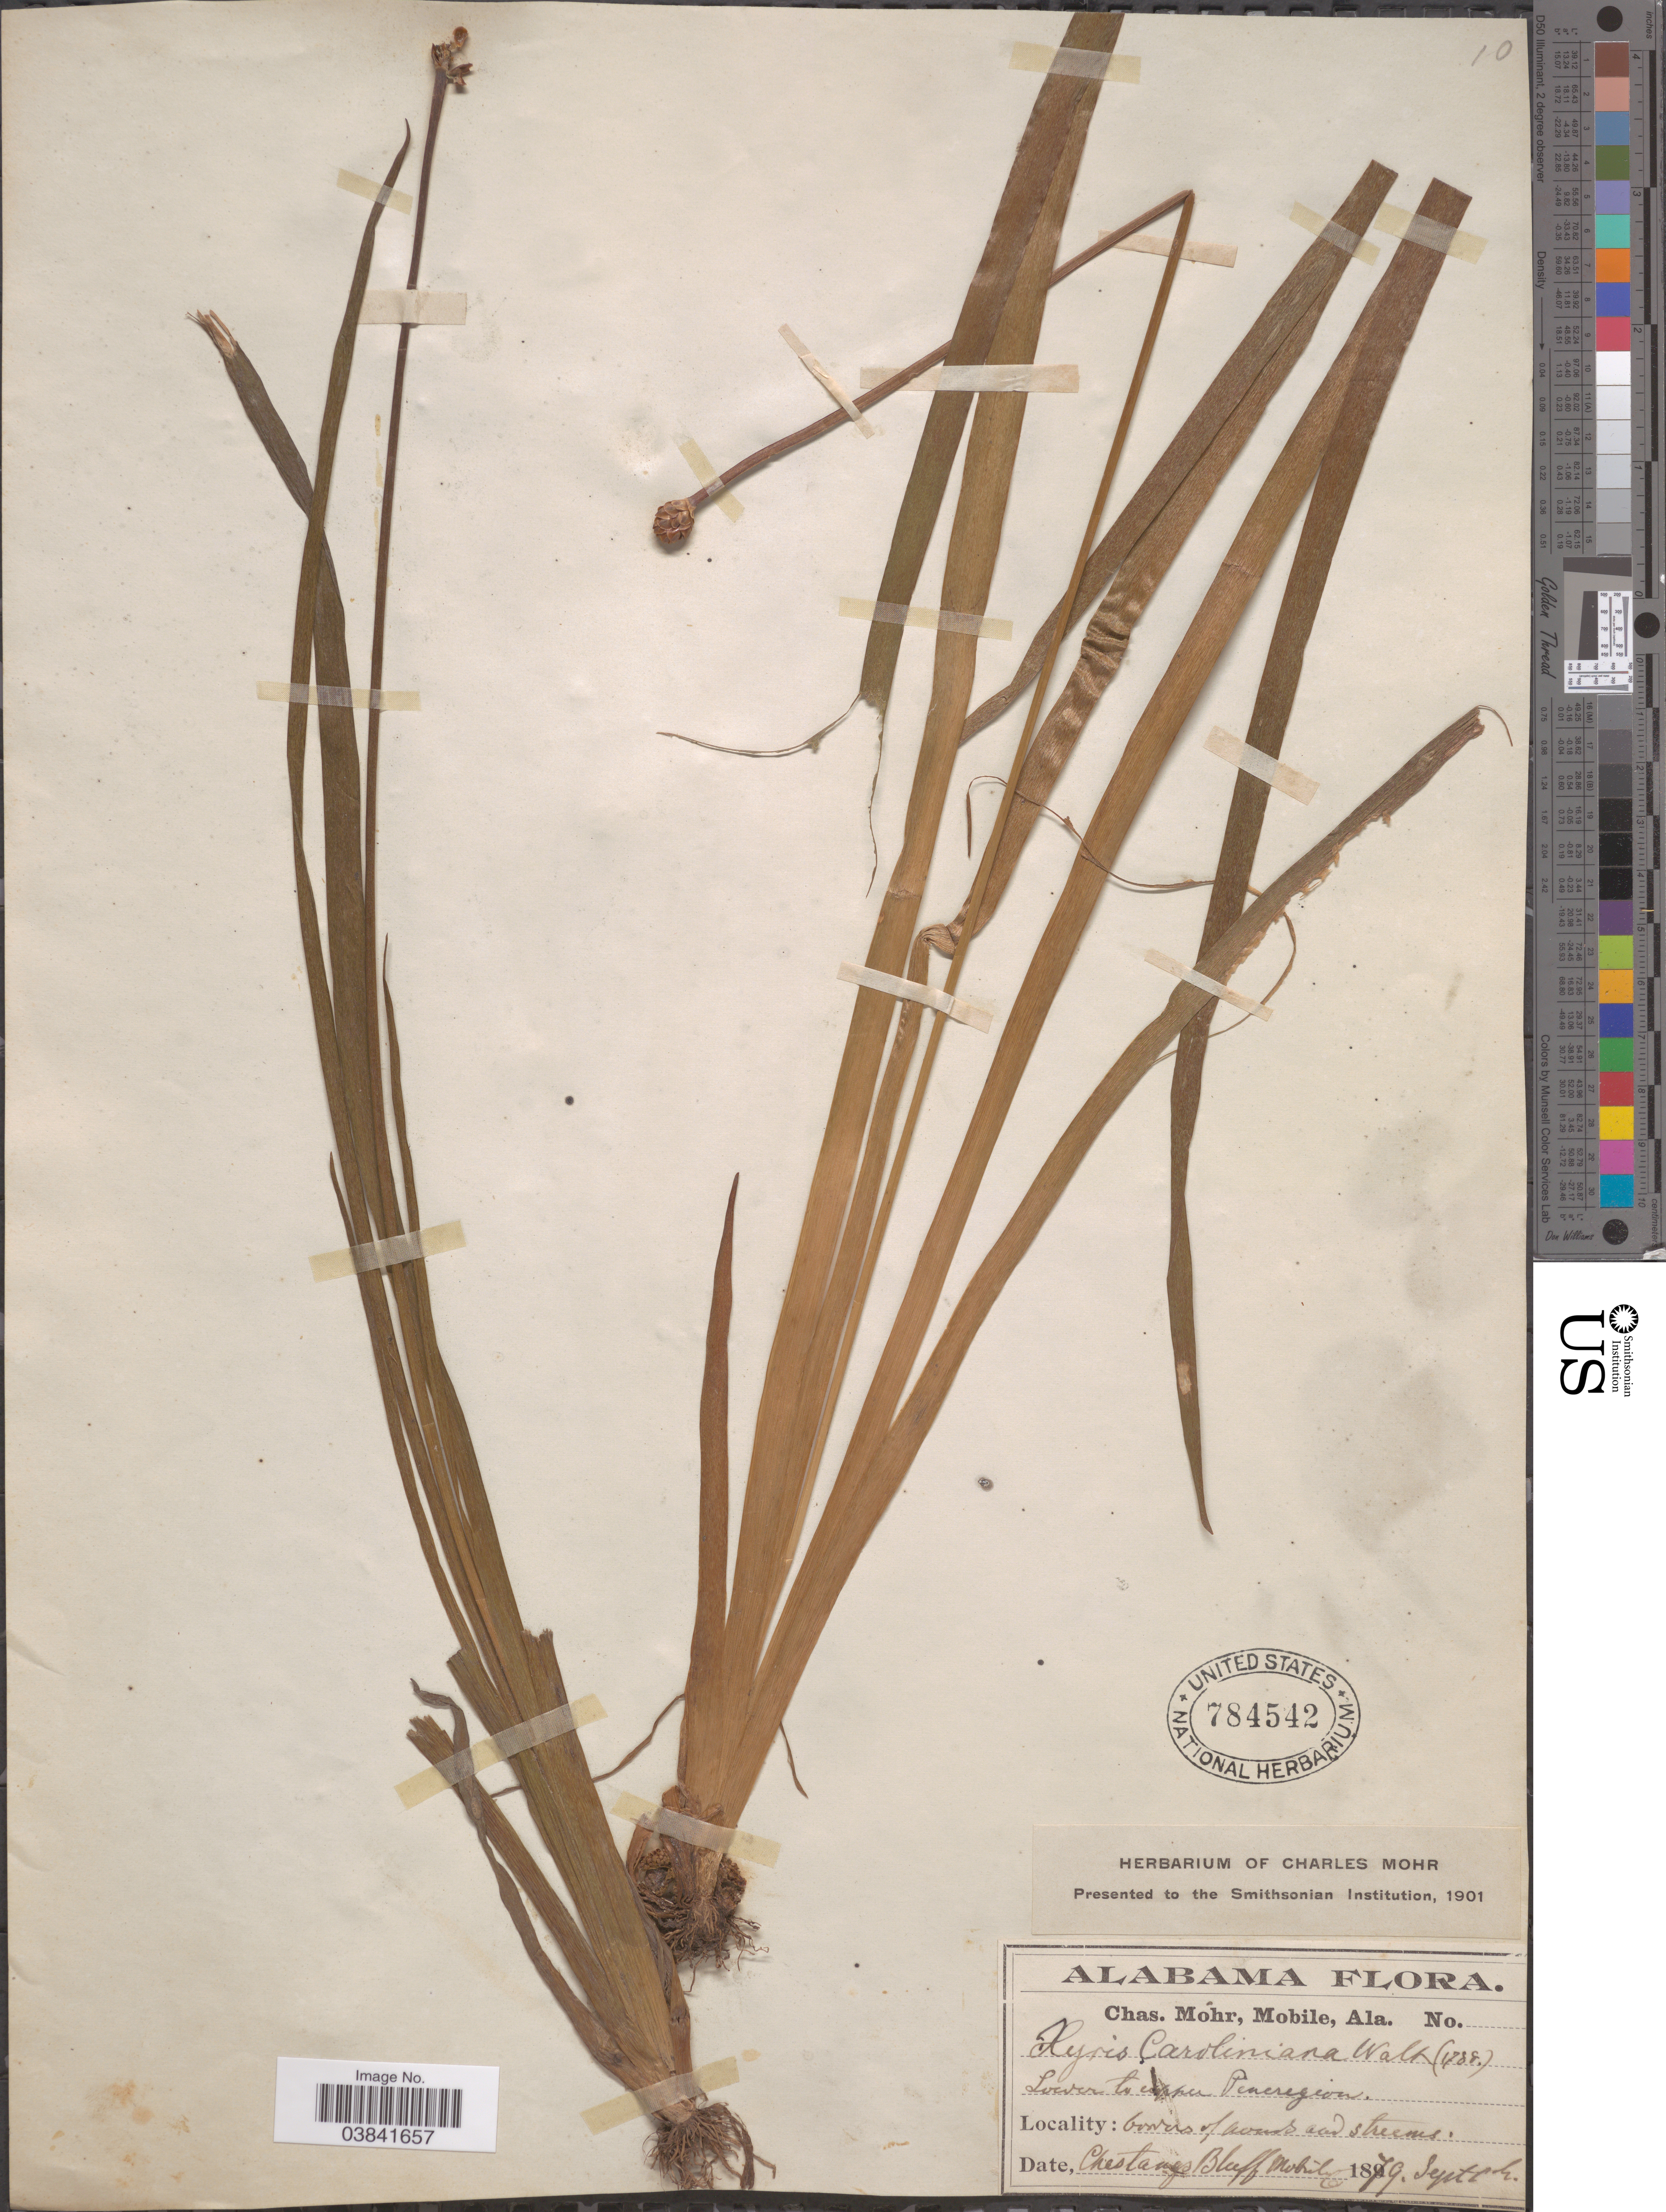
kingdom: Plantae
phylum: Tracheophyta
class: Liliopsida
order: Poales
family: Xyridaceae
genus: Xyris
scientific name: Xyris iridifolia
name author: Chapm.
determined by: Strong, Mark T., (BOT), Smithsonian Institution - National Museum of Natural History (UNITED STATES)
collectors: Mohr, C. T. (herbarium)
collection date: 1879-09-01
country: United States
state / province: Alabama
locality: Lower to upper Peneregion. Borders of ponds and streams. Chestangs Bluffs Mobile Co.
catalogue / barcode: US 784542